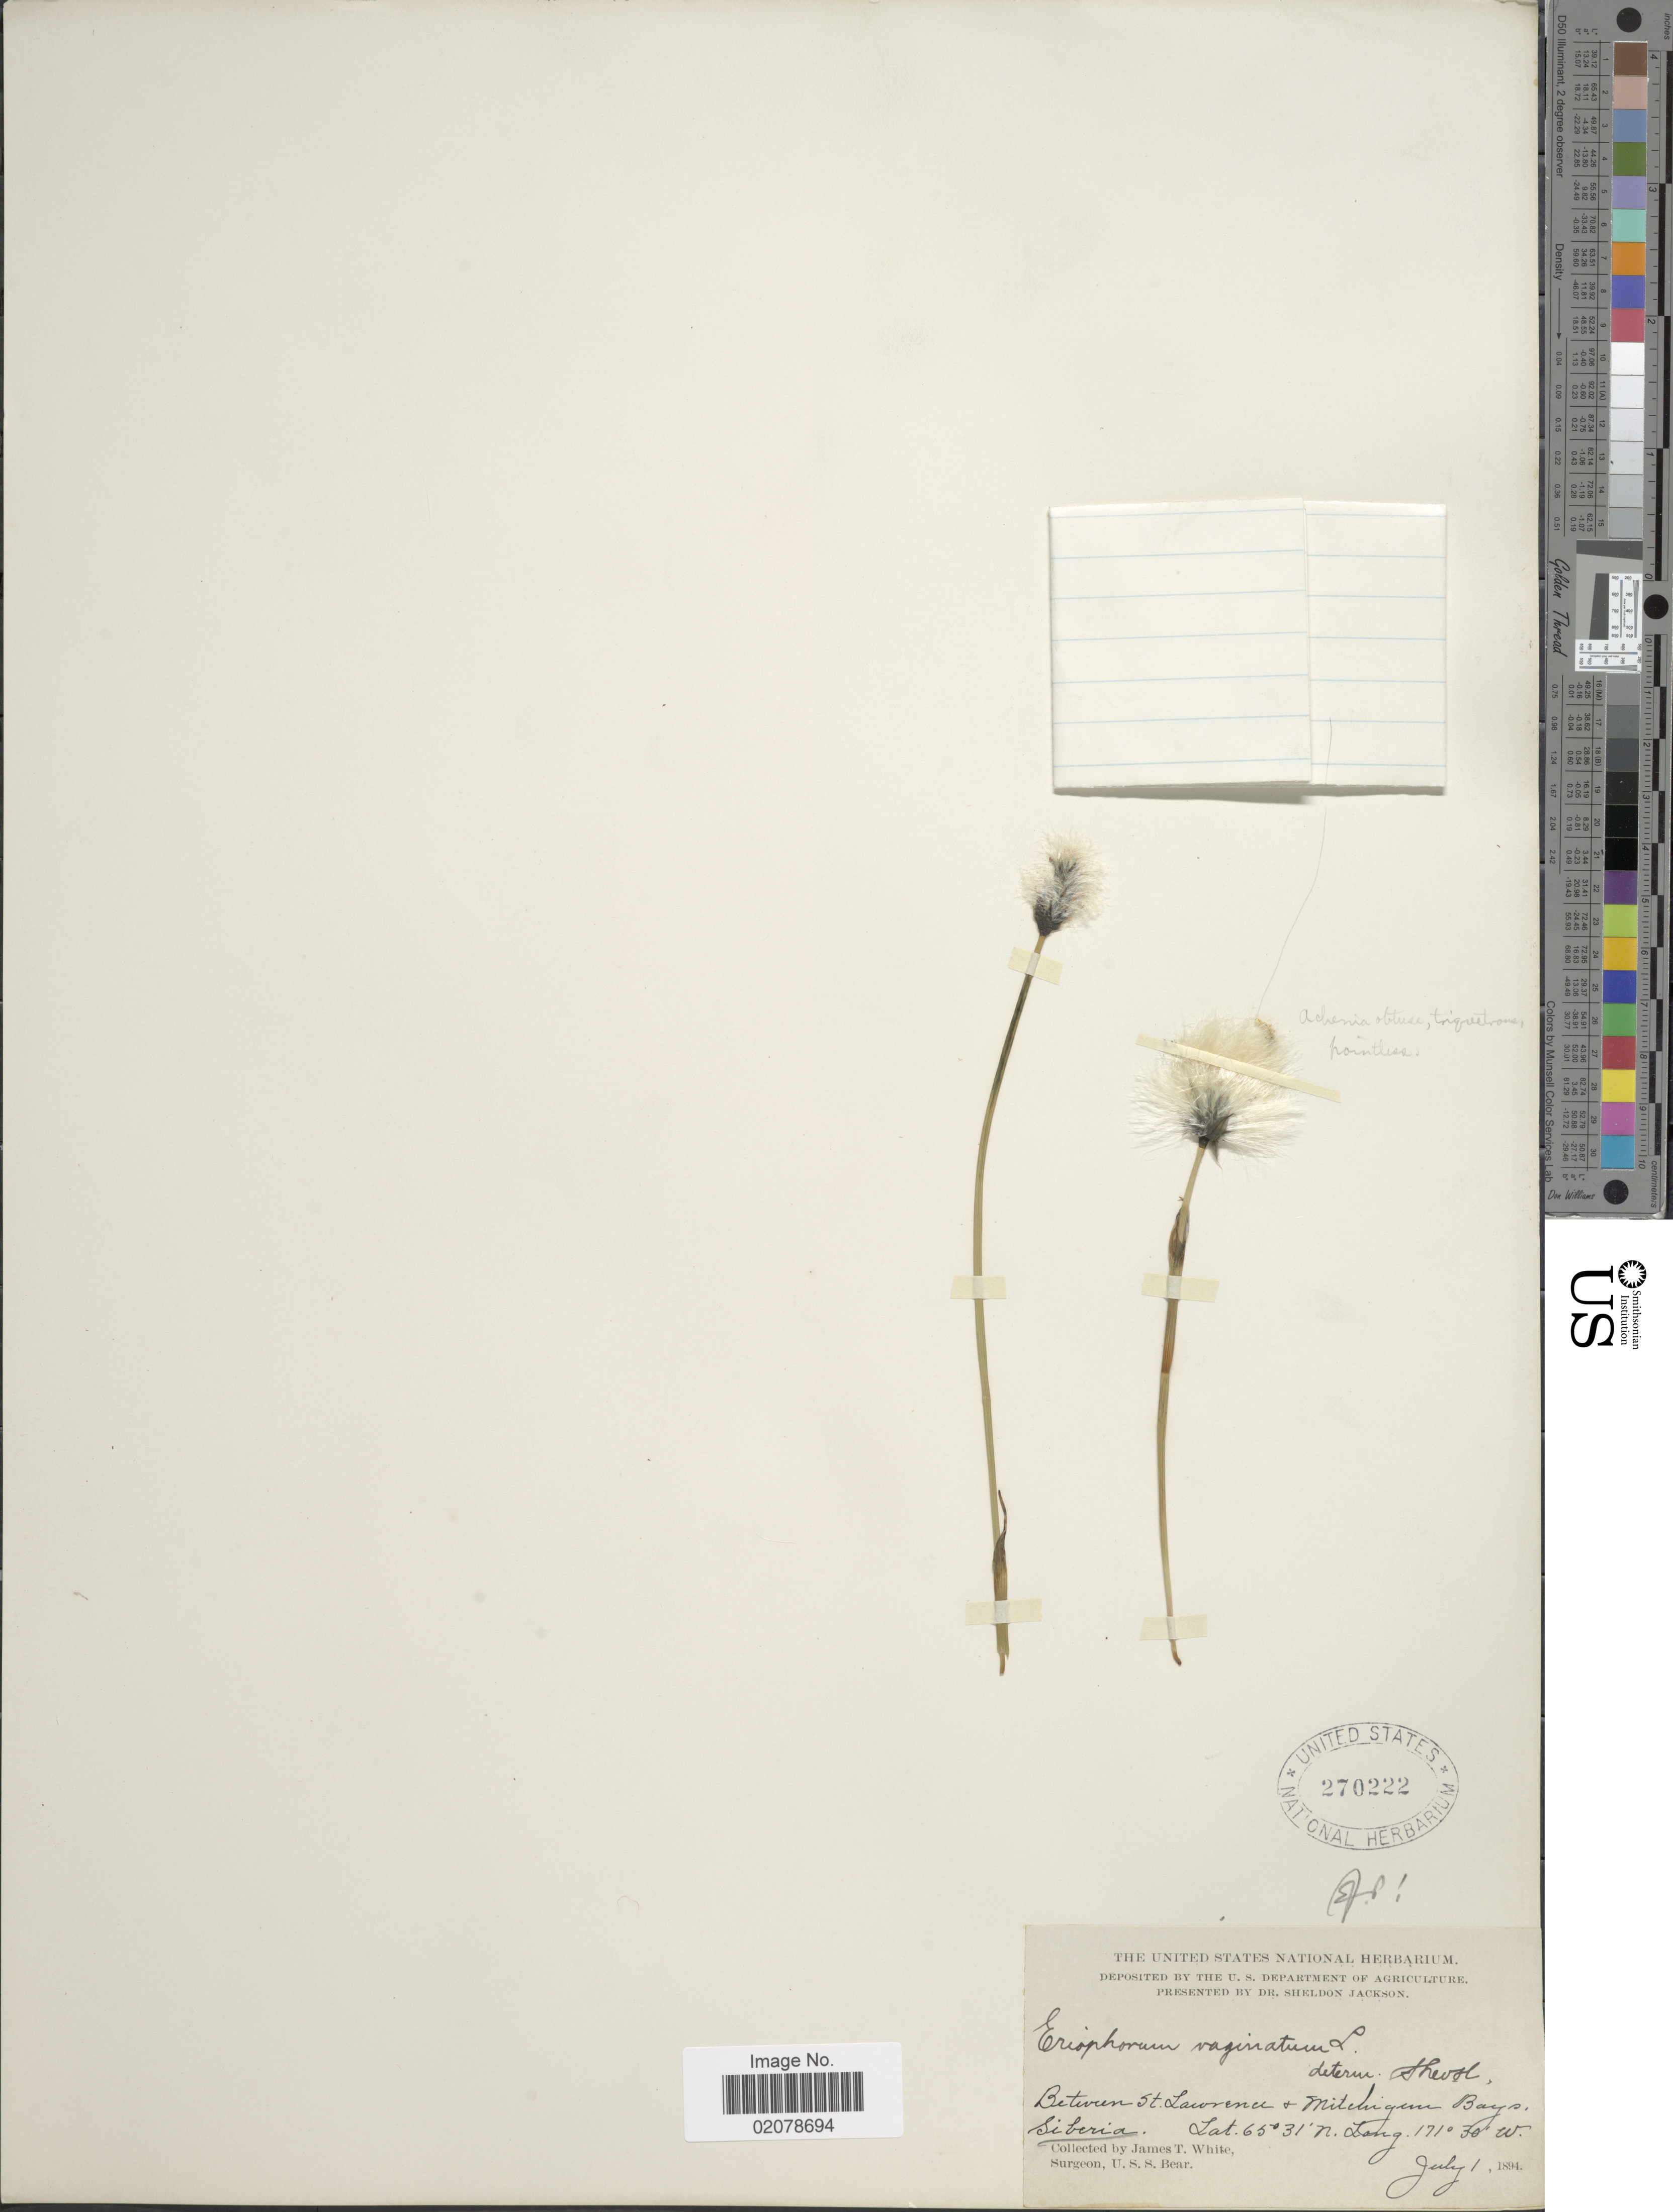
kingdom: Plantae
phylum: Tracheophyta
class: Liliopsida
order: Poales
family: Cyperaceae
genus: Eriophorum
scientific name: Eriophorum vaginatum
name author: L.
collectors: J. T. White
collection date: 1894-07-01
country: Russian Federation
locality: Between St. Lawrence & Mitchigan Bays, Siberia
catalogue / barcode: US 270222